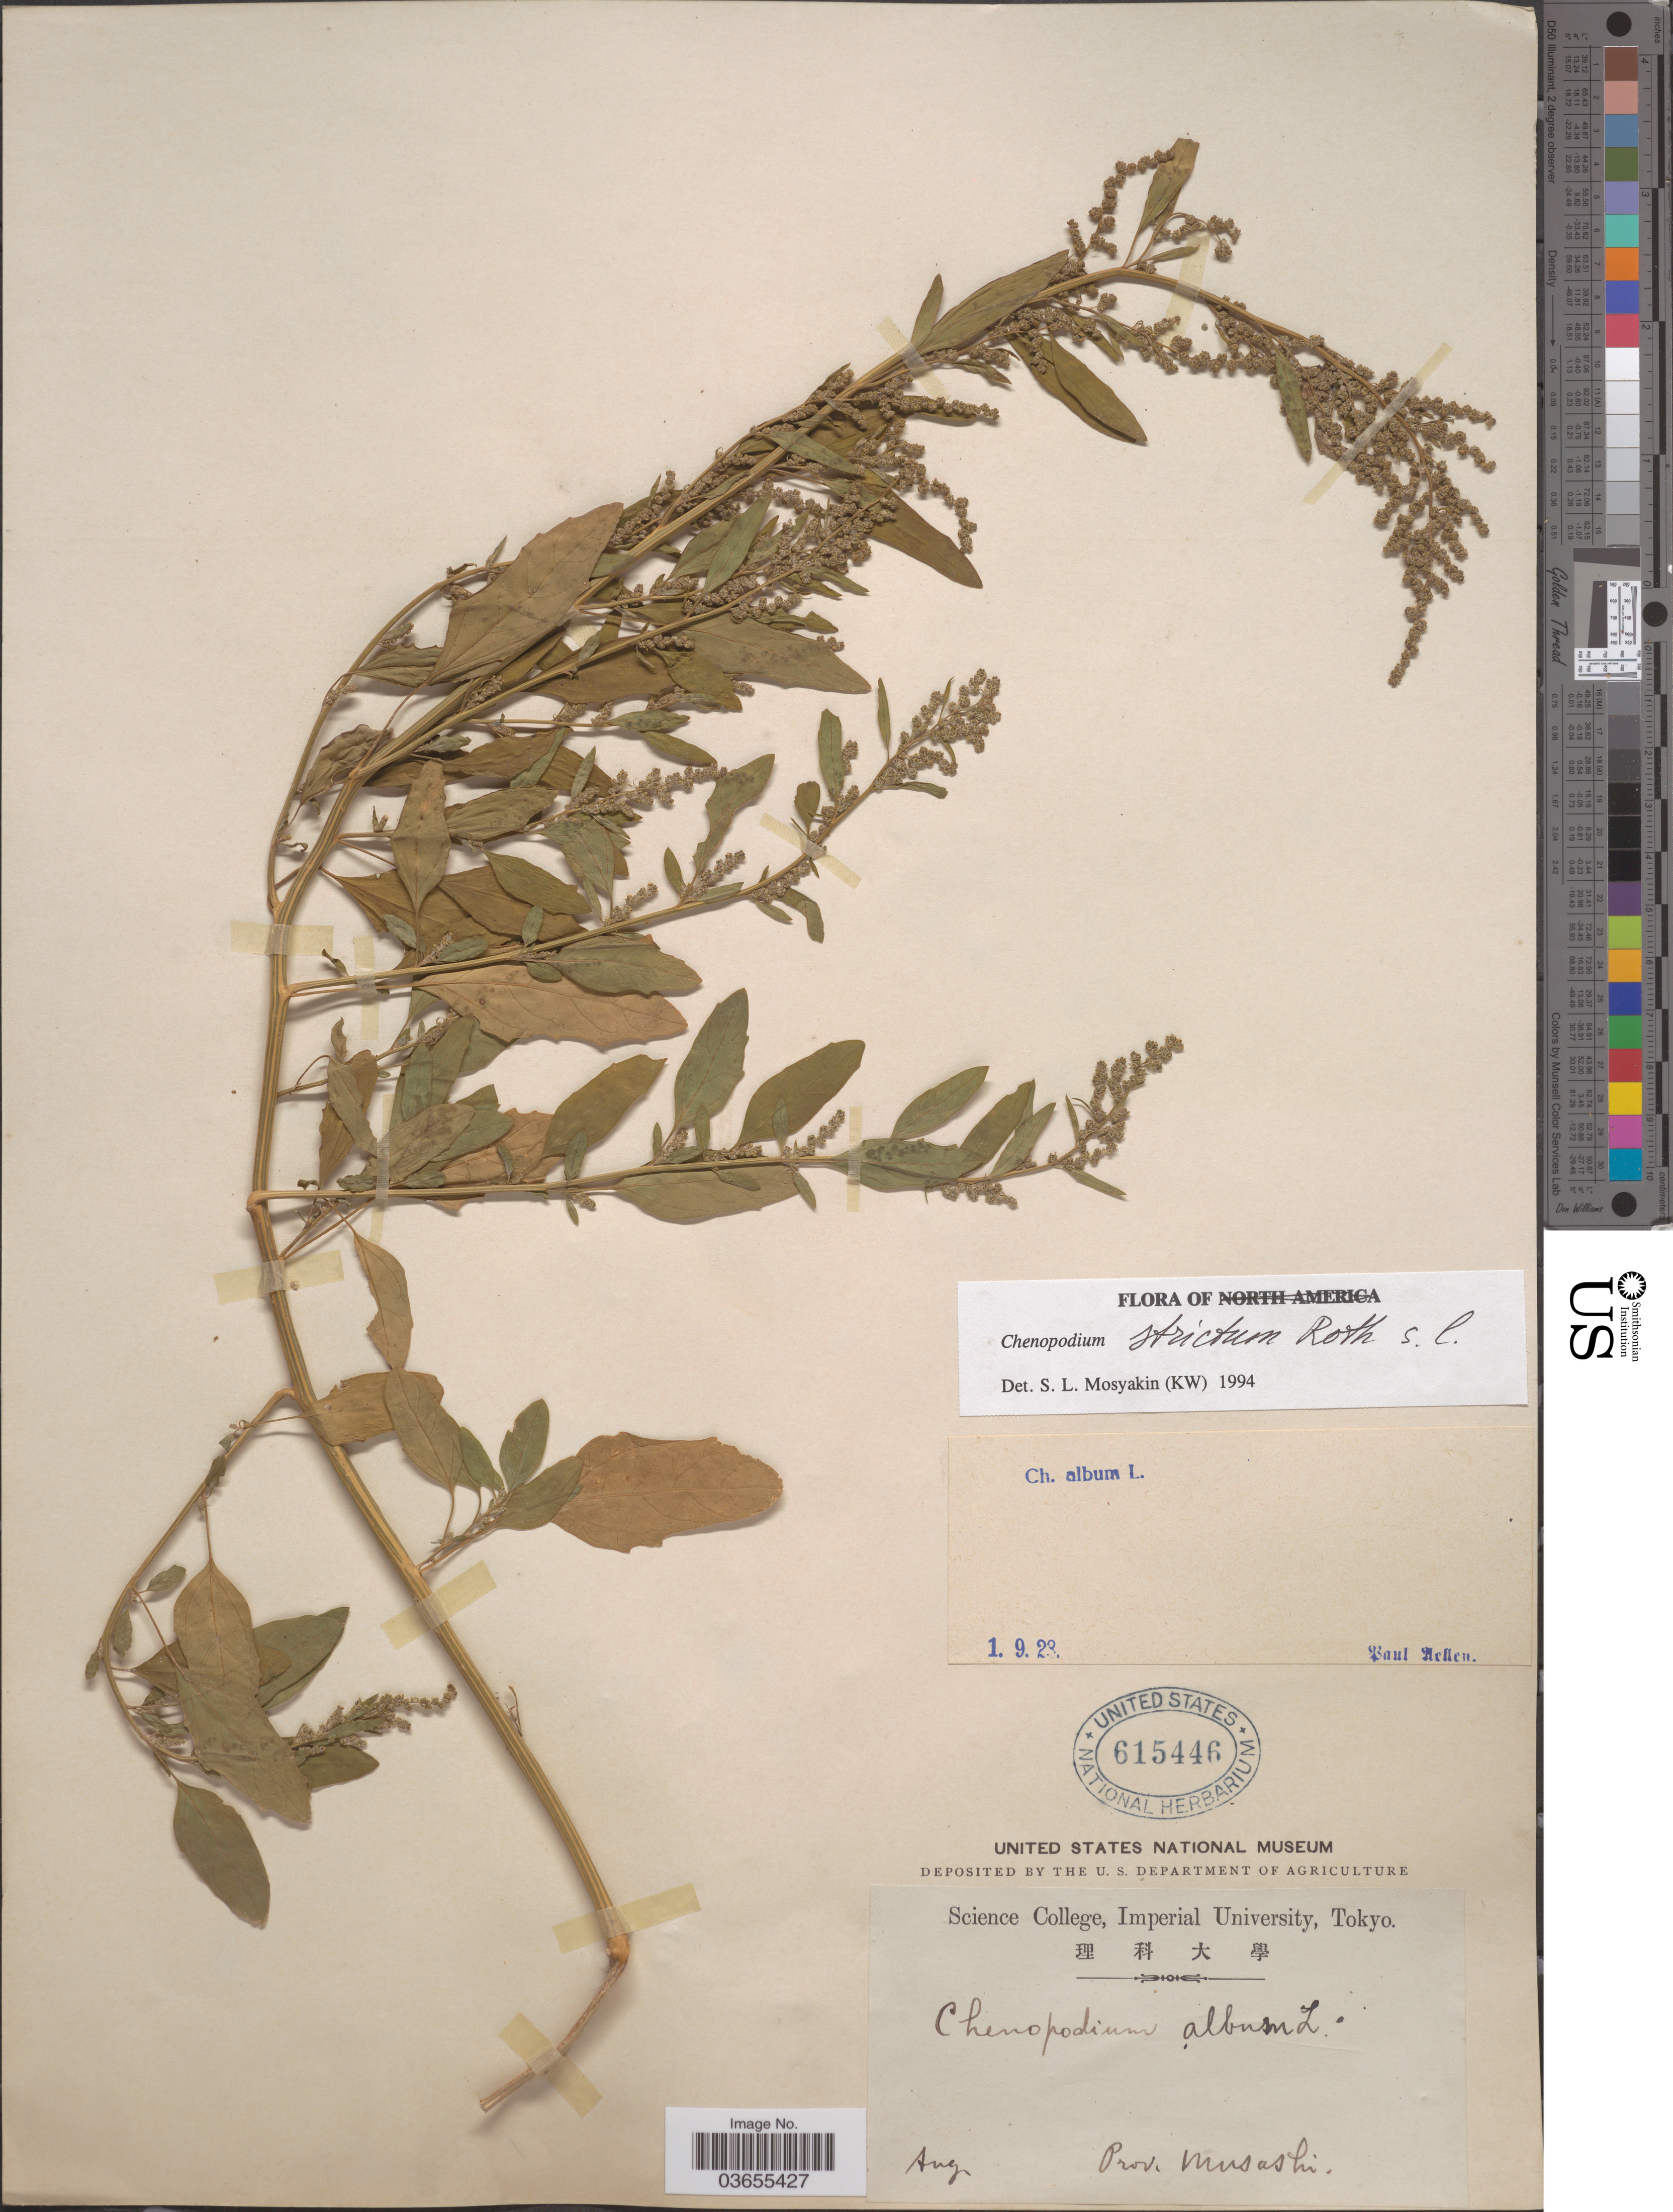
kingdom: Plantae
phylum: Tracheophyta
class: Magnoliopsida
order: Caryophyllales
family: Amaranthaceae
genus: Chenopodium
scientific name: Chenopodium strictum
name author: Roth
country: Japan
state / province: Tokyo, Federal City of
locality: Prov. Musashi.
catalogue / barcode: US 615446